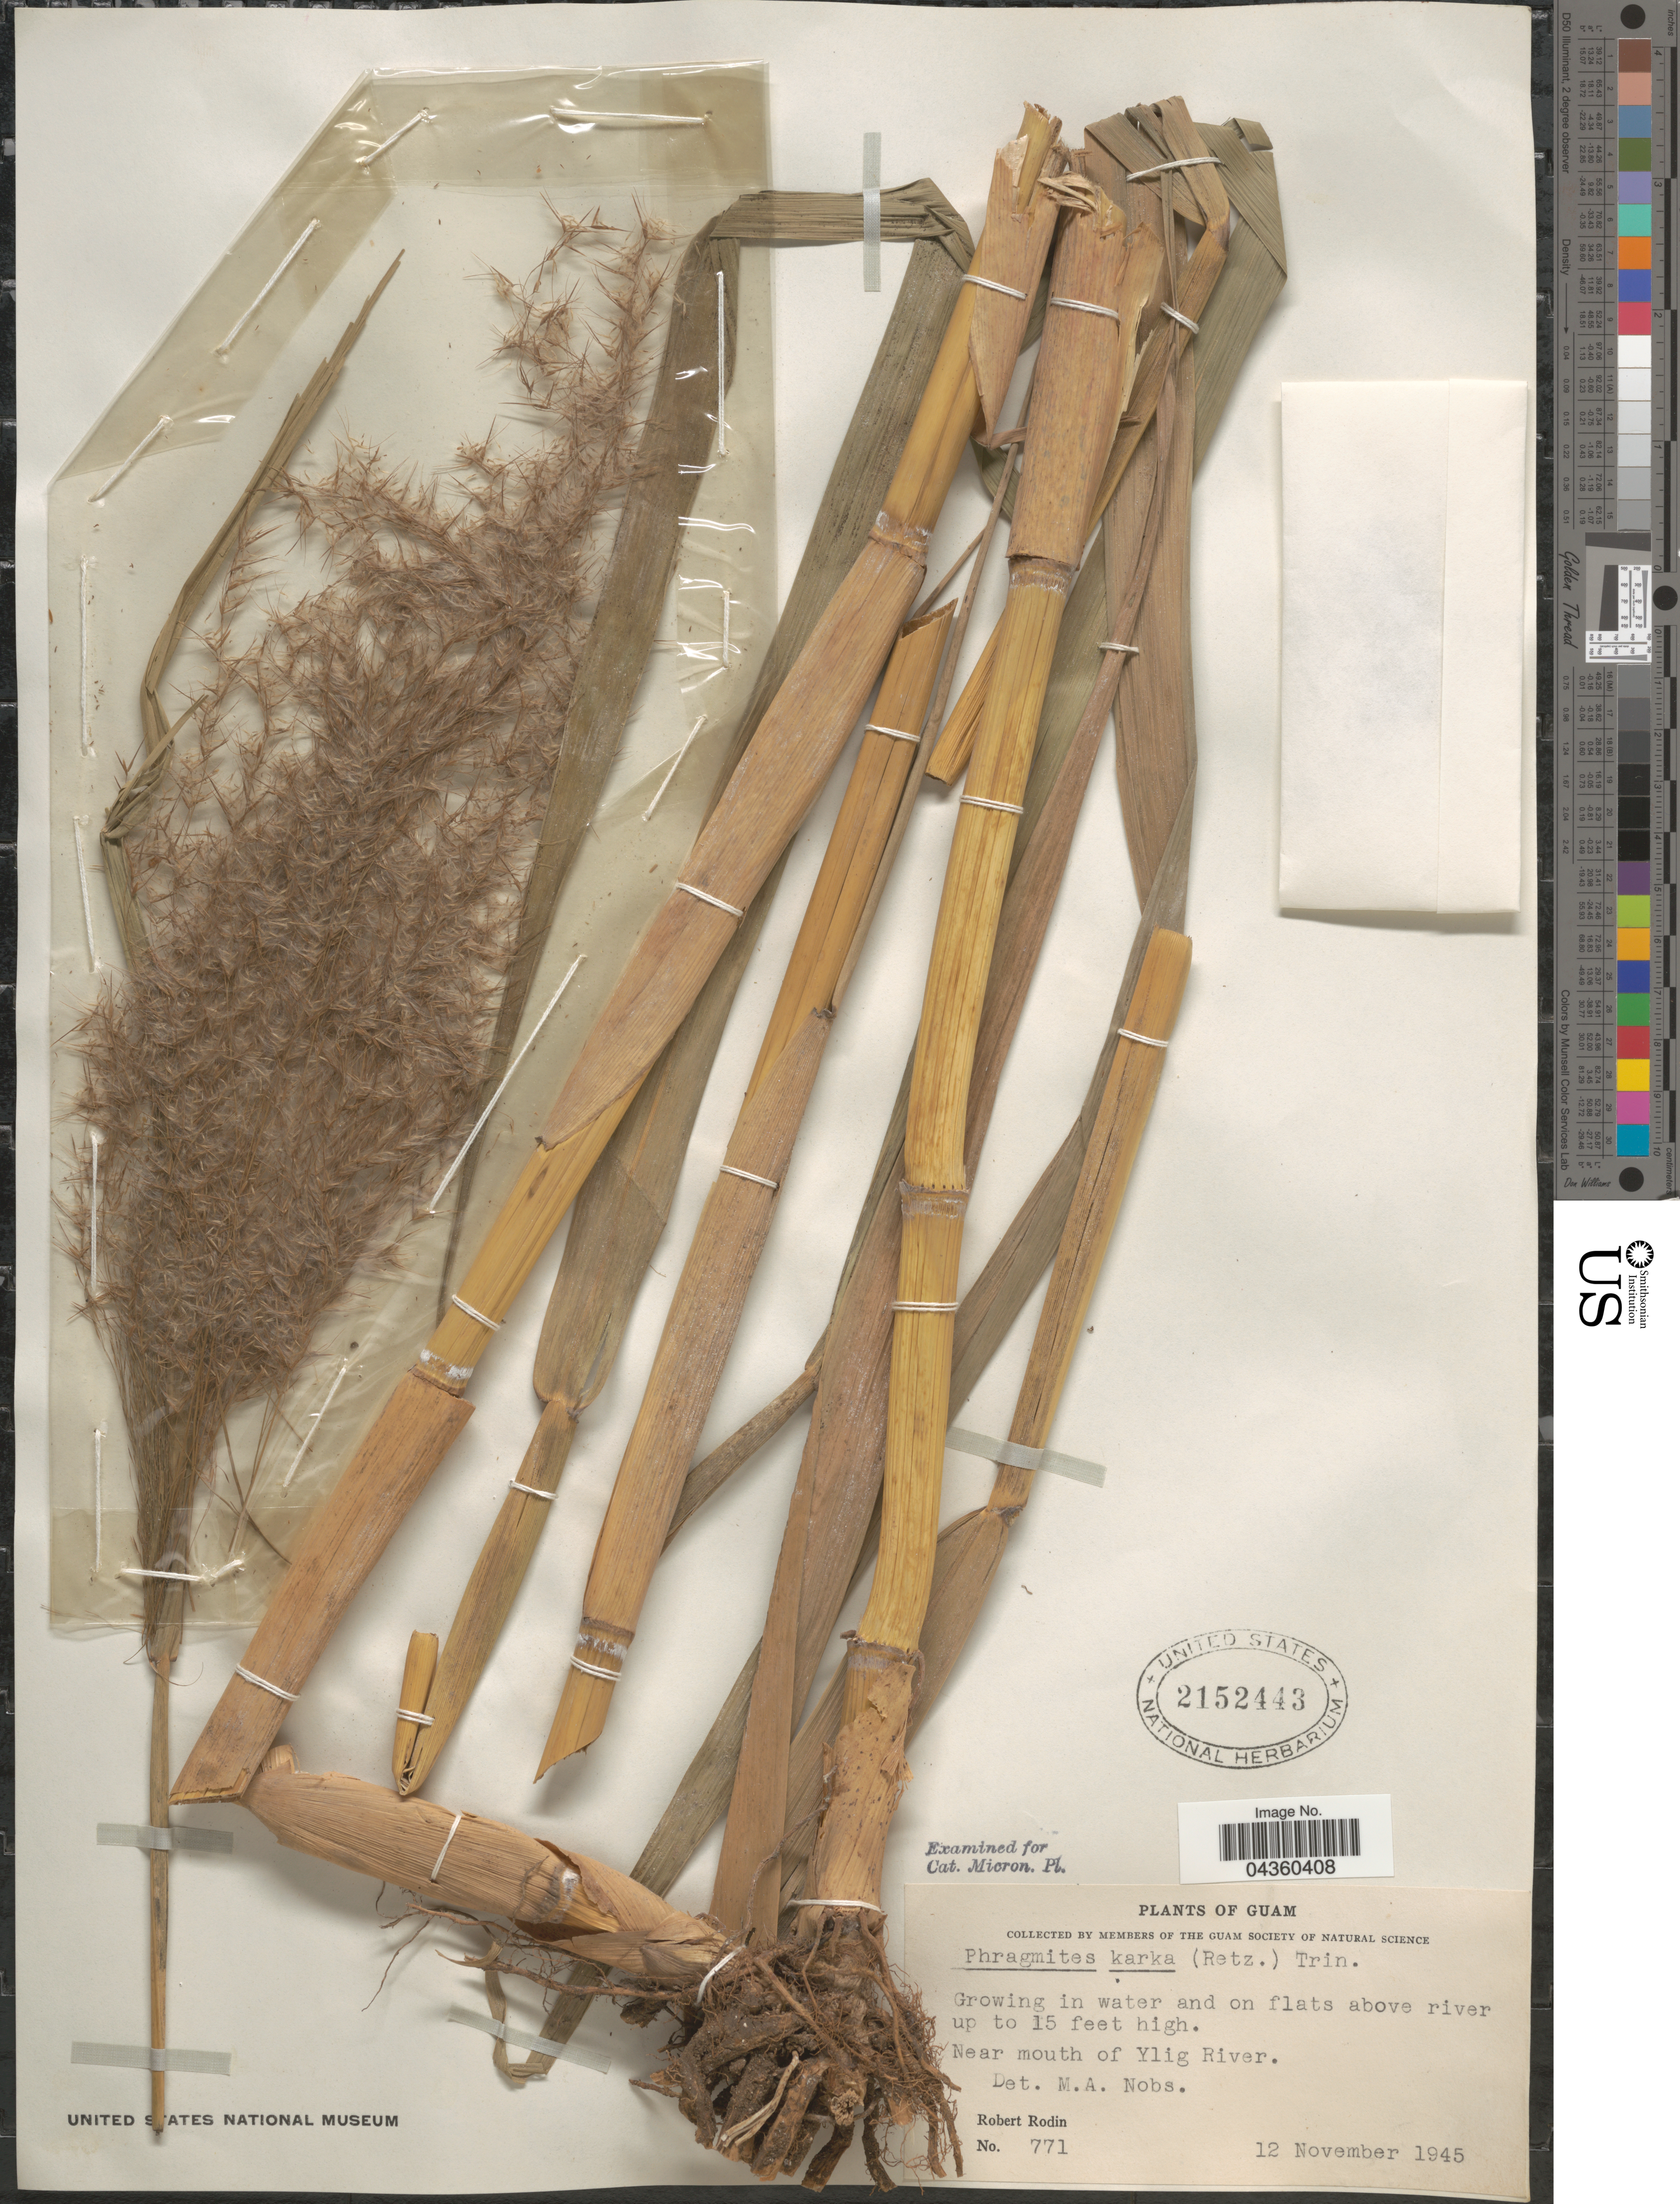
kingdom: Plantae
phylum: Tracheophyta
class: Liliopsida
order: Poales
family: Poaceae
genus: Phragmites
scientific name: Phragmites karka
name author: (Retz.) Trin. ex Steud.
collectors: R. Rodin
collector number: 771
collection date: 1945-11-12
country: Guam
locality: Near mouth of Ylig River.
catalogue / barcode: US 2152443